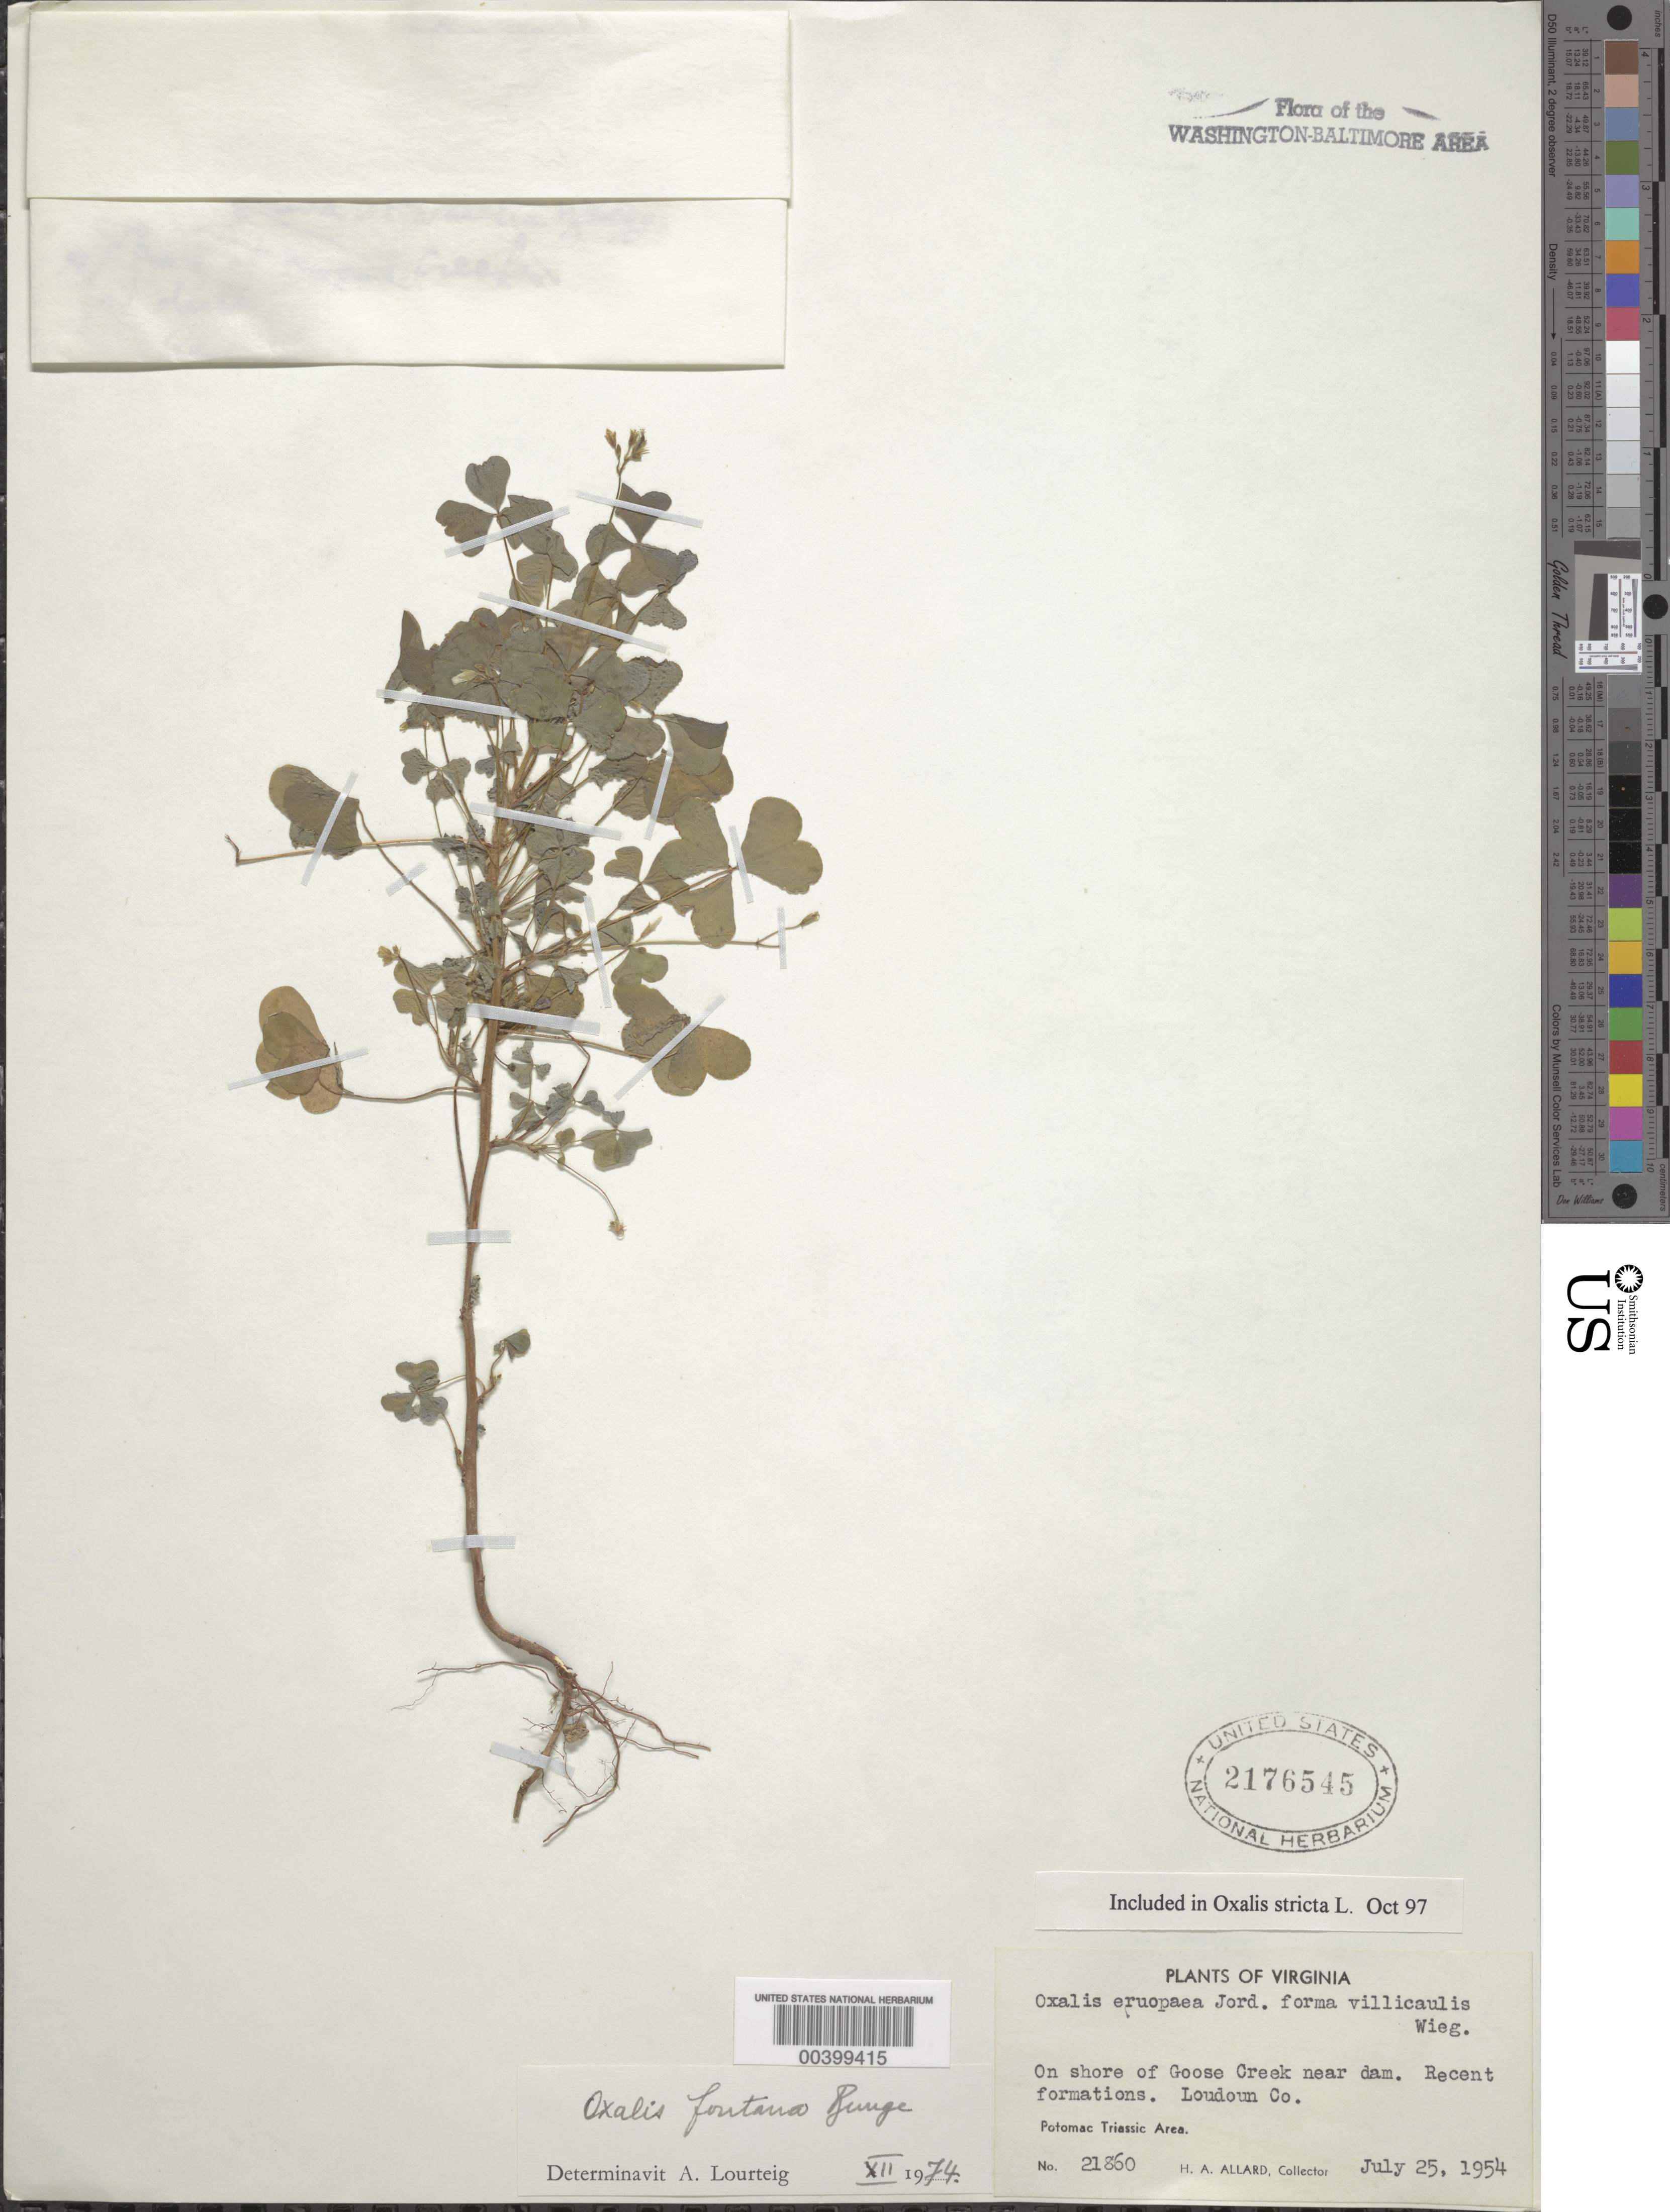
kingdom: Plantae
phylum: Tracheophyta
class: Magnoliopsida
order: Oxalidales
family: Oxalidaceae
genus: Oxalis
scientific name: Oxalis stricta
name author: L.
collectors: H. A. Allard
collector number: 21860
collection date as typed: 25 Jul 1954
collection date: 1954-07-25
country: United States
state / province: Virginia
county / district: Loudoun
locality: Goose Creek, Dam vicinity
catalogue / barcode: US 2176545